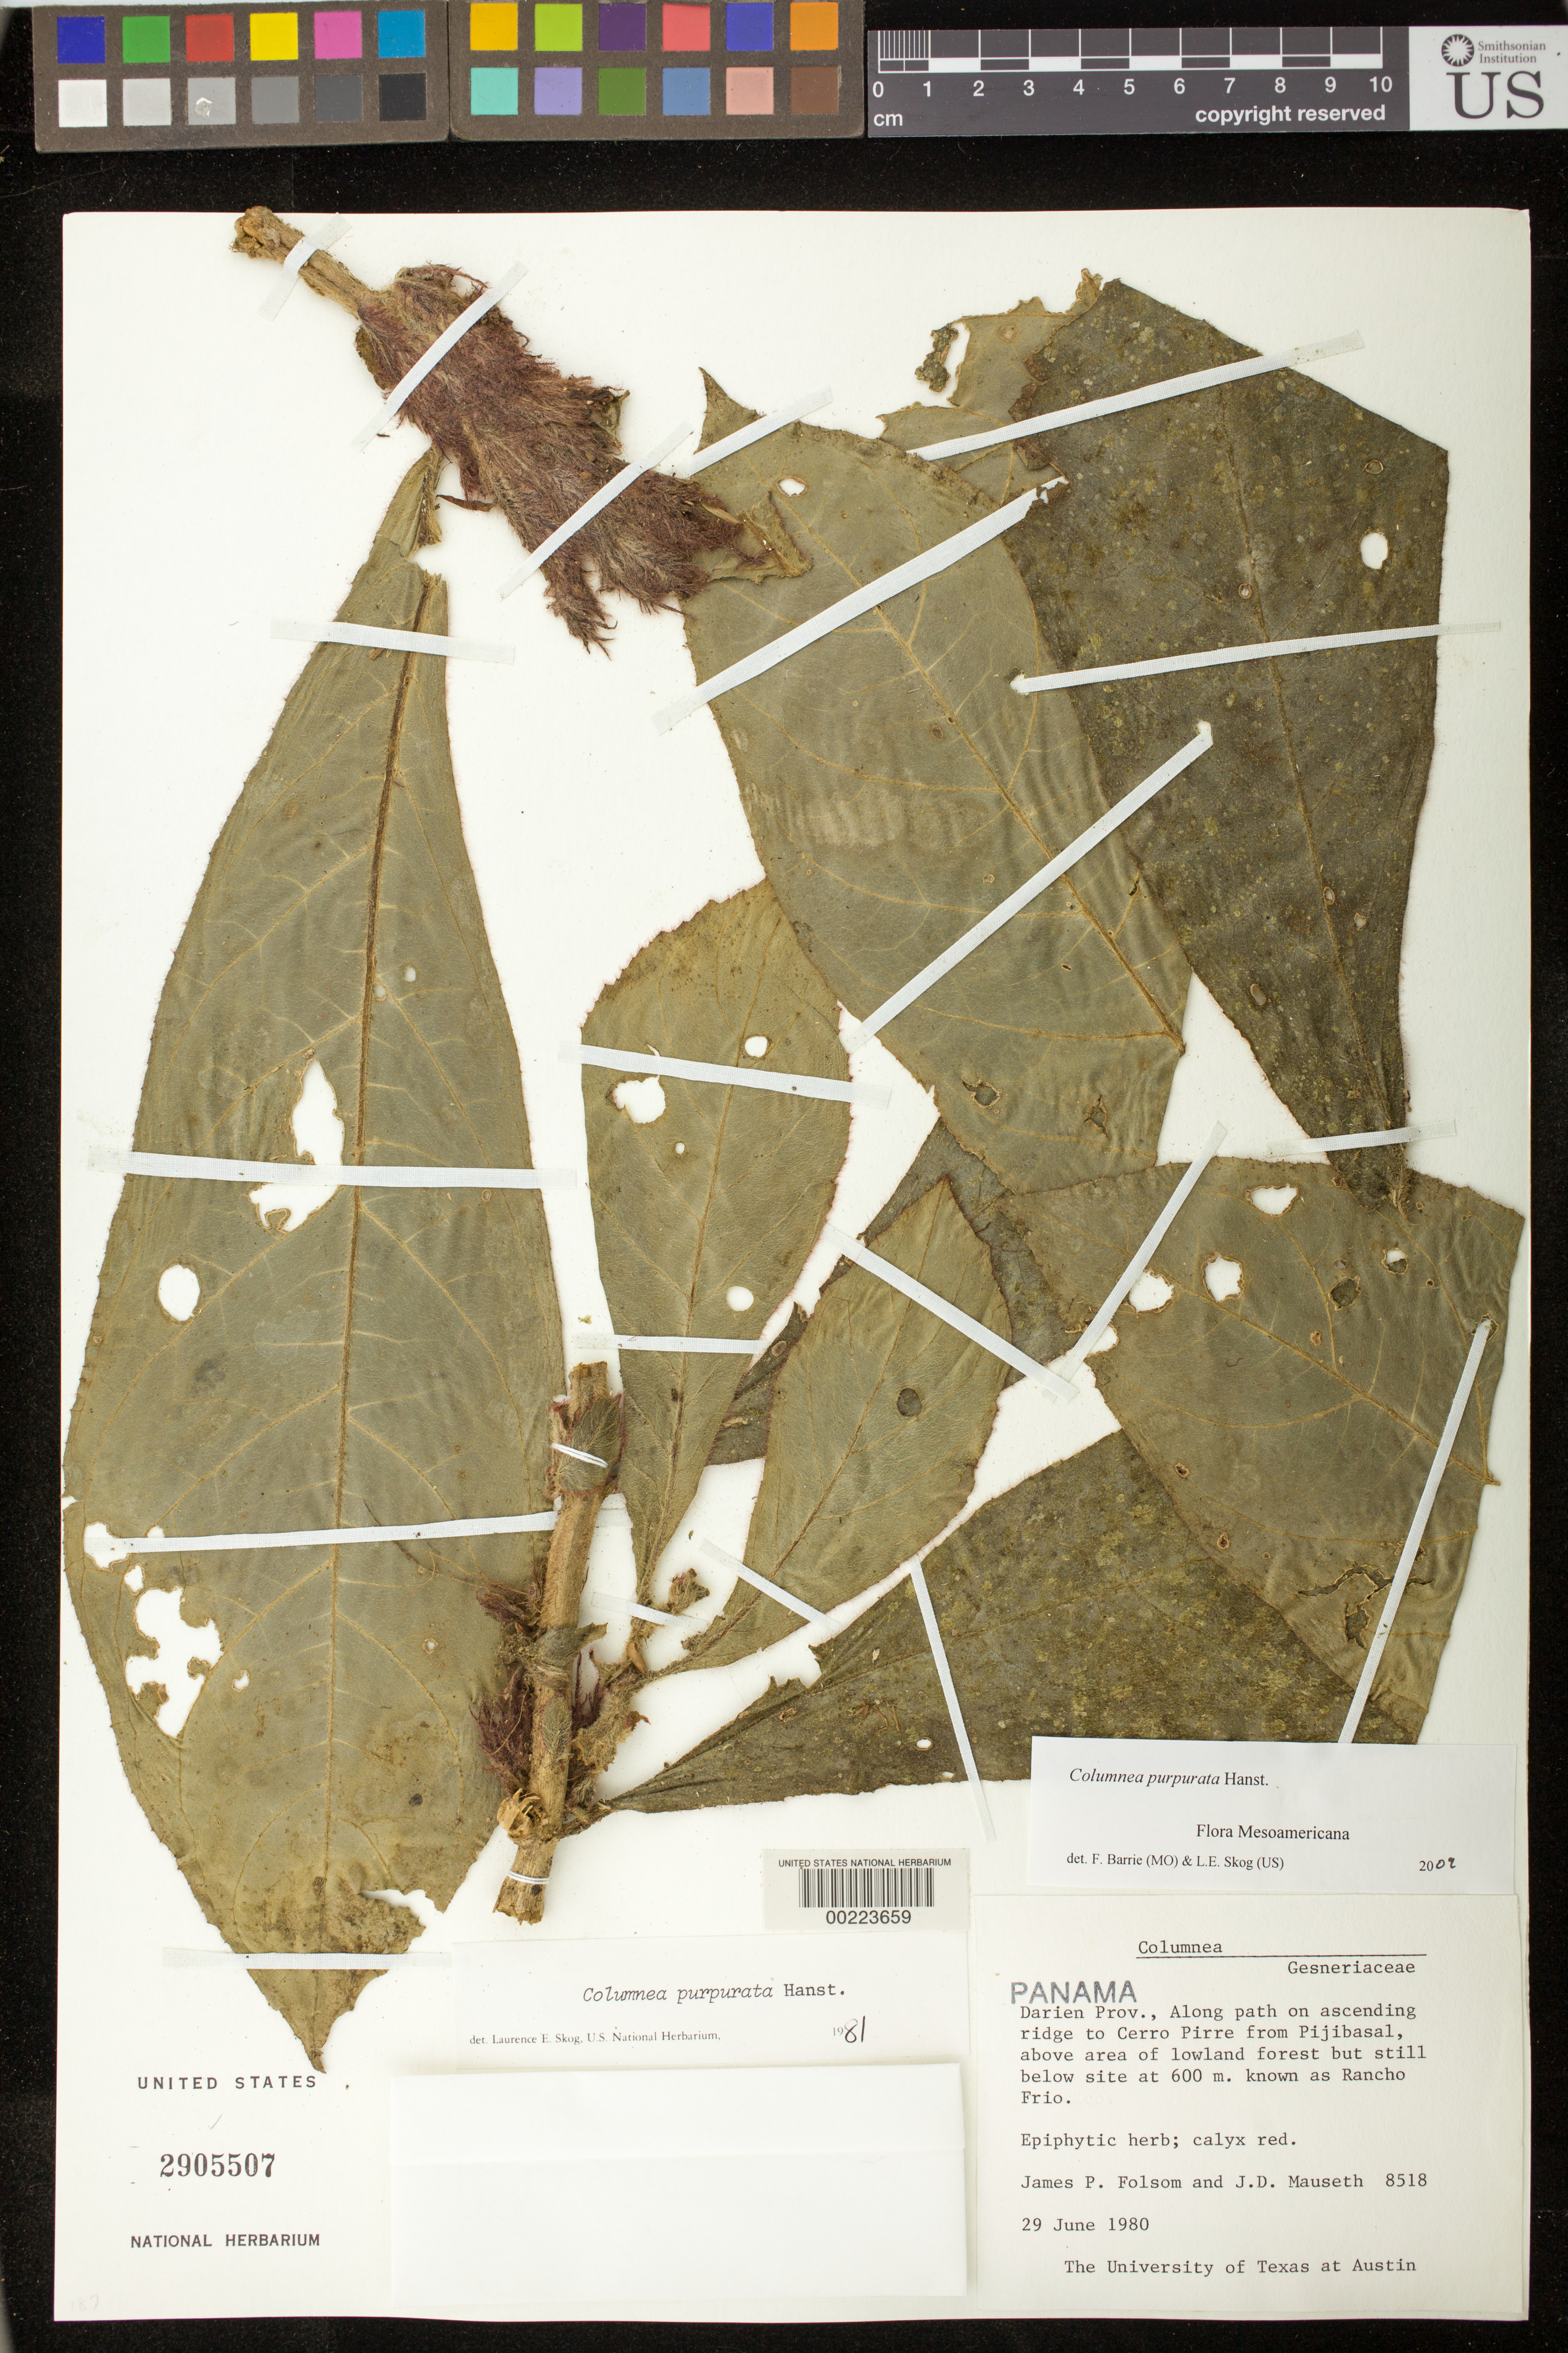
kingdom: Plantae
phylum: Tracheophyta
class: Magnoliopsida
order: Lamiales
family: Gesneriaceae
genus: Columnea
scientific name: Columnea purpurata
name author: Hanst.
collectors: J. P. Folsom & J. Mauseth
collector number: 8518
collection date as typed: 29 Jun 1980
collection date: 1980-06-29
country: Panama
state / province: Darién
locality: Along path on ascending ridge to Cerro Pirre from Pijibasal, Above area of lowland forest but still below site of Rancho Frio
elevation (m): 0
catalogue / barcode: US 2905507